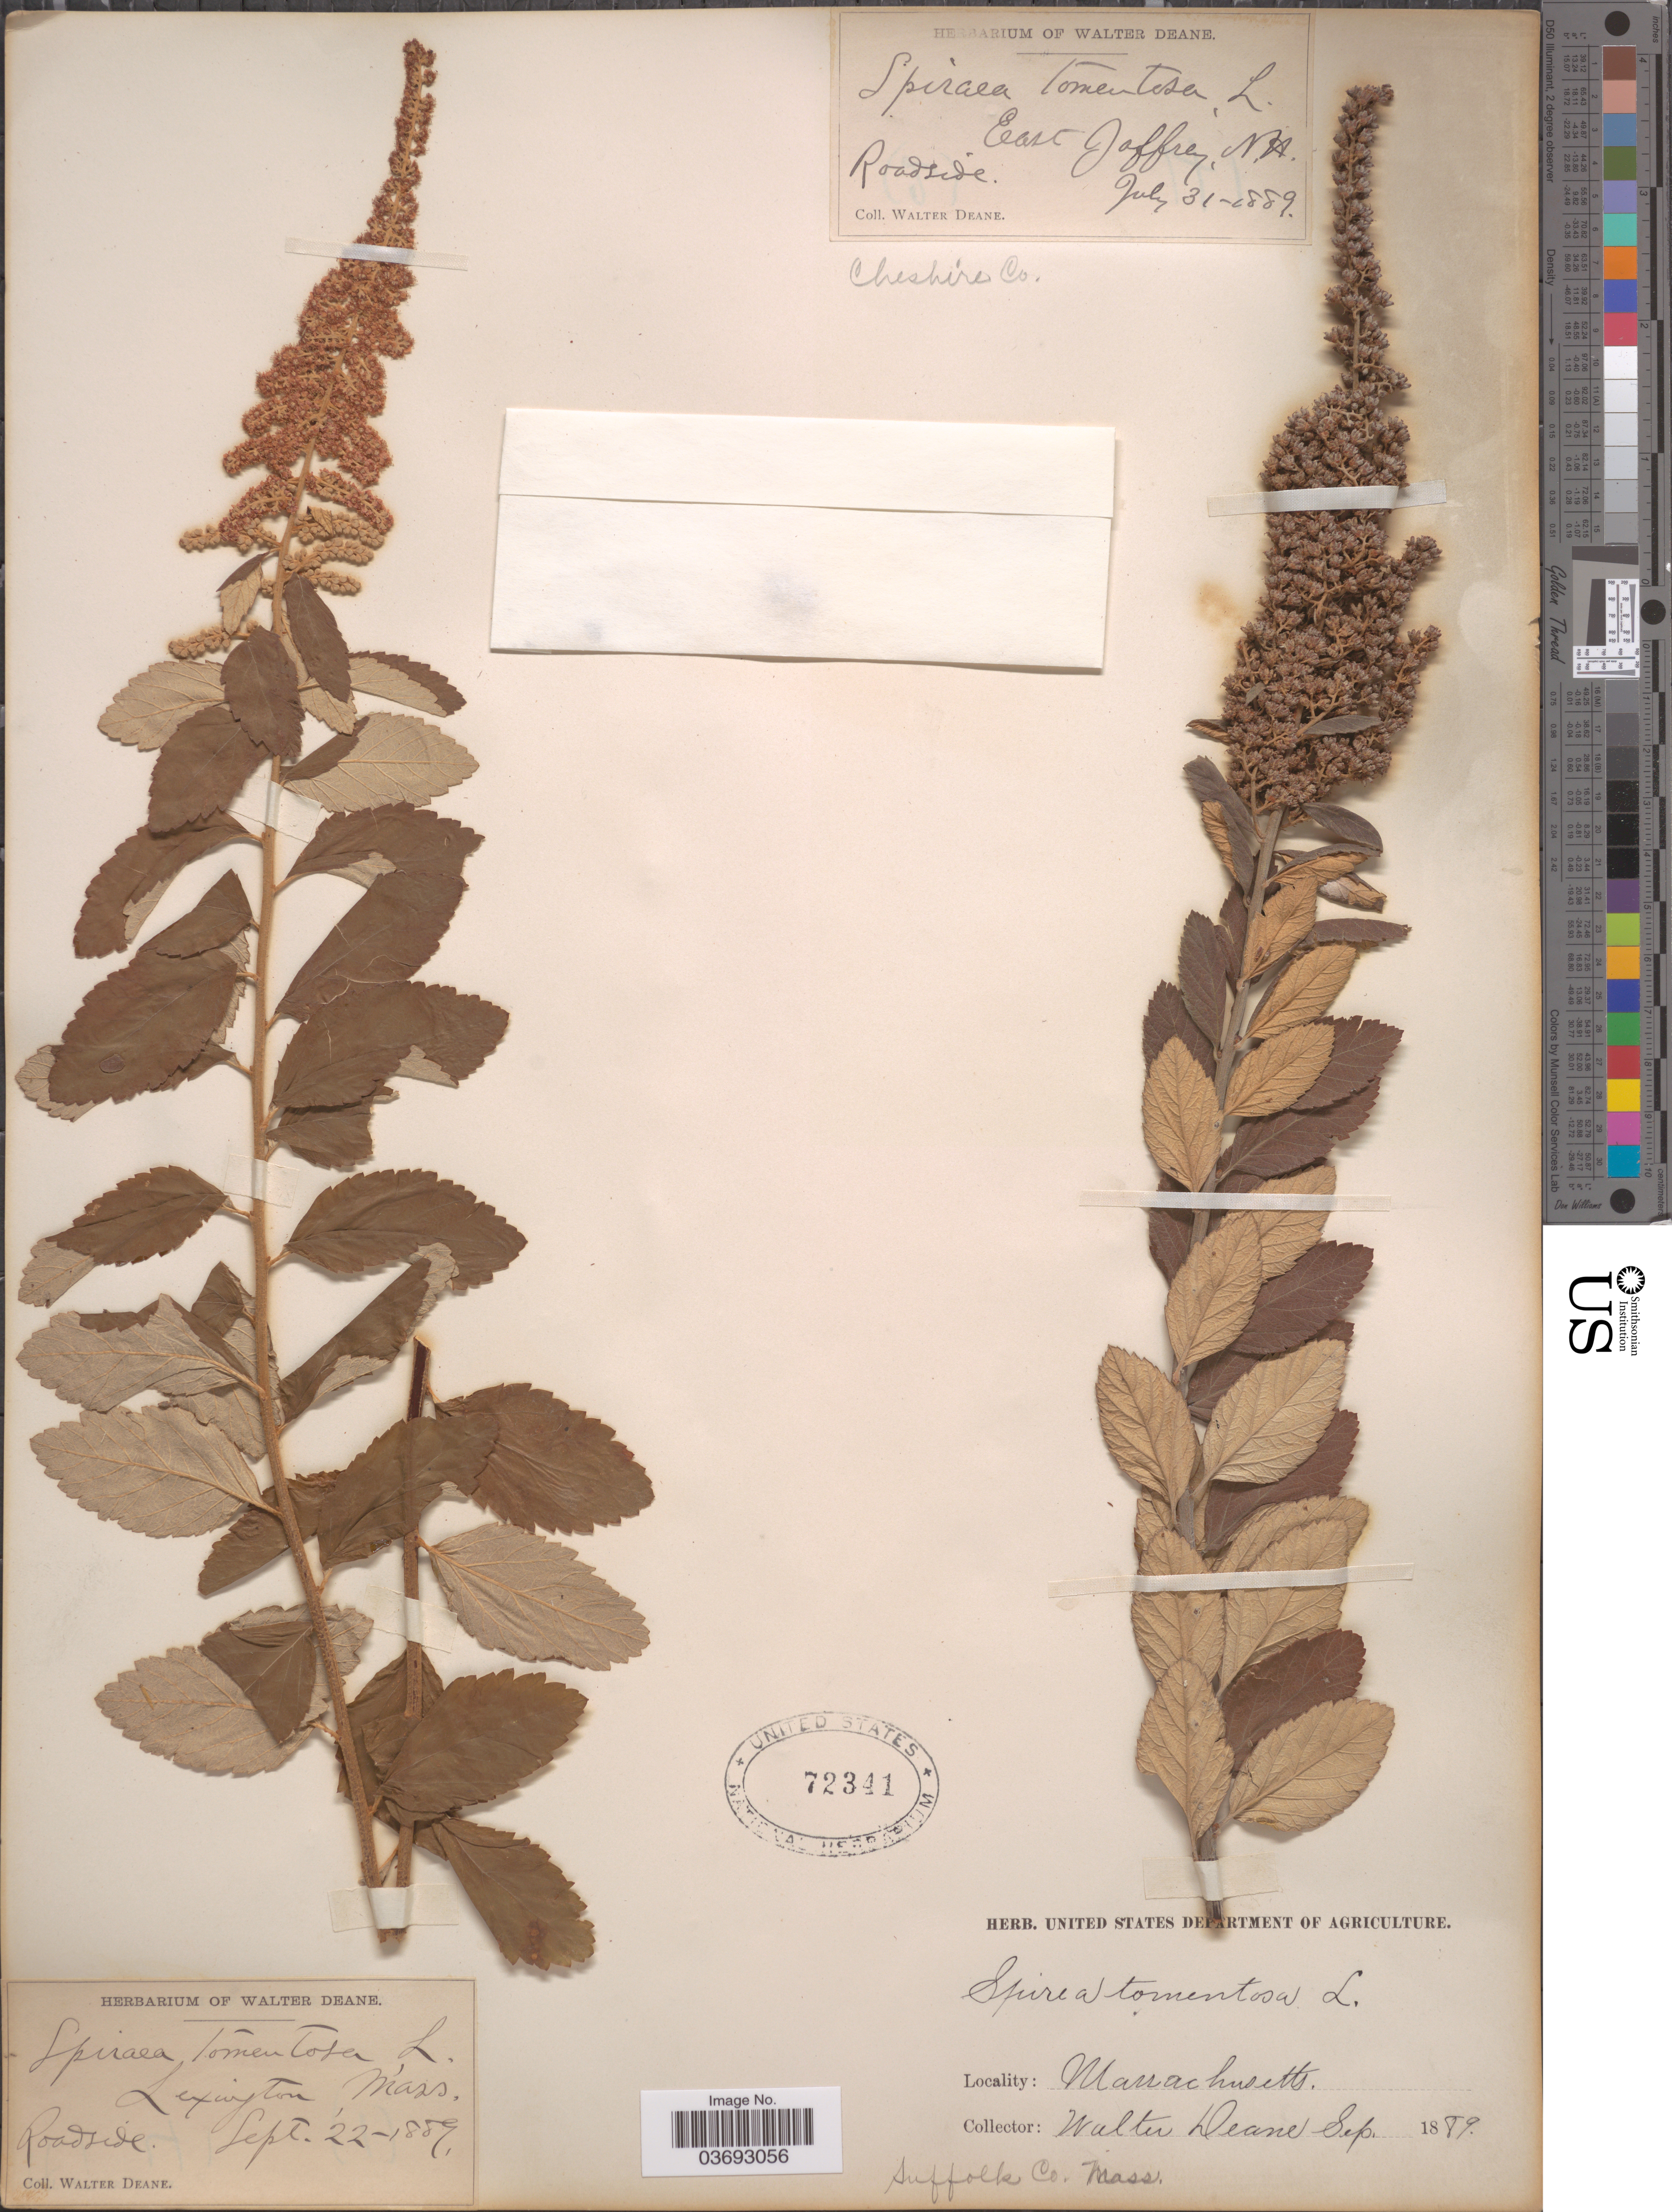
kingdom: Plantae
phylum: Tracheophyta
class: Magnoliopsida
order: Rosales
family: Rosaceae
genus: Spiraea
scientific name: Spiraea tomentosa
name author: L.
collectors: W. Deane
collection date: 1889-09-22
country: United States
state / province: Massachusetts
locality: Suffolk Co. Lexington. Roadside.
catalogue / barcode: US 72341